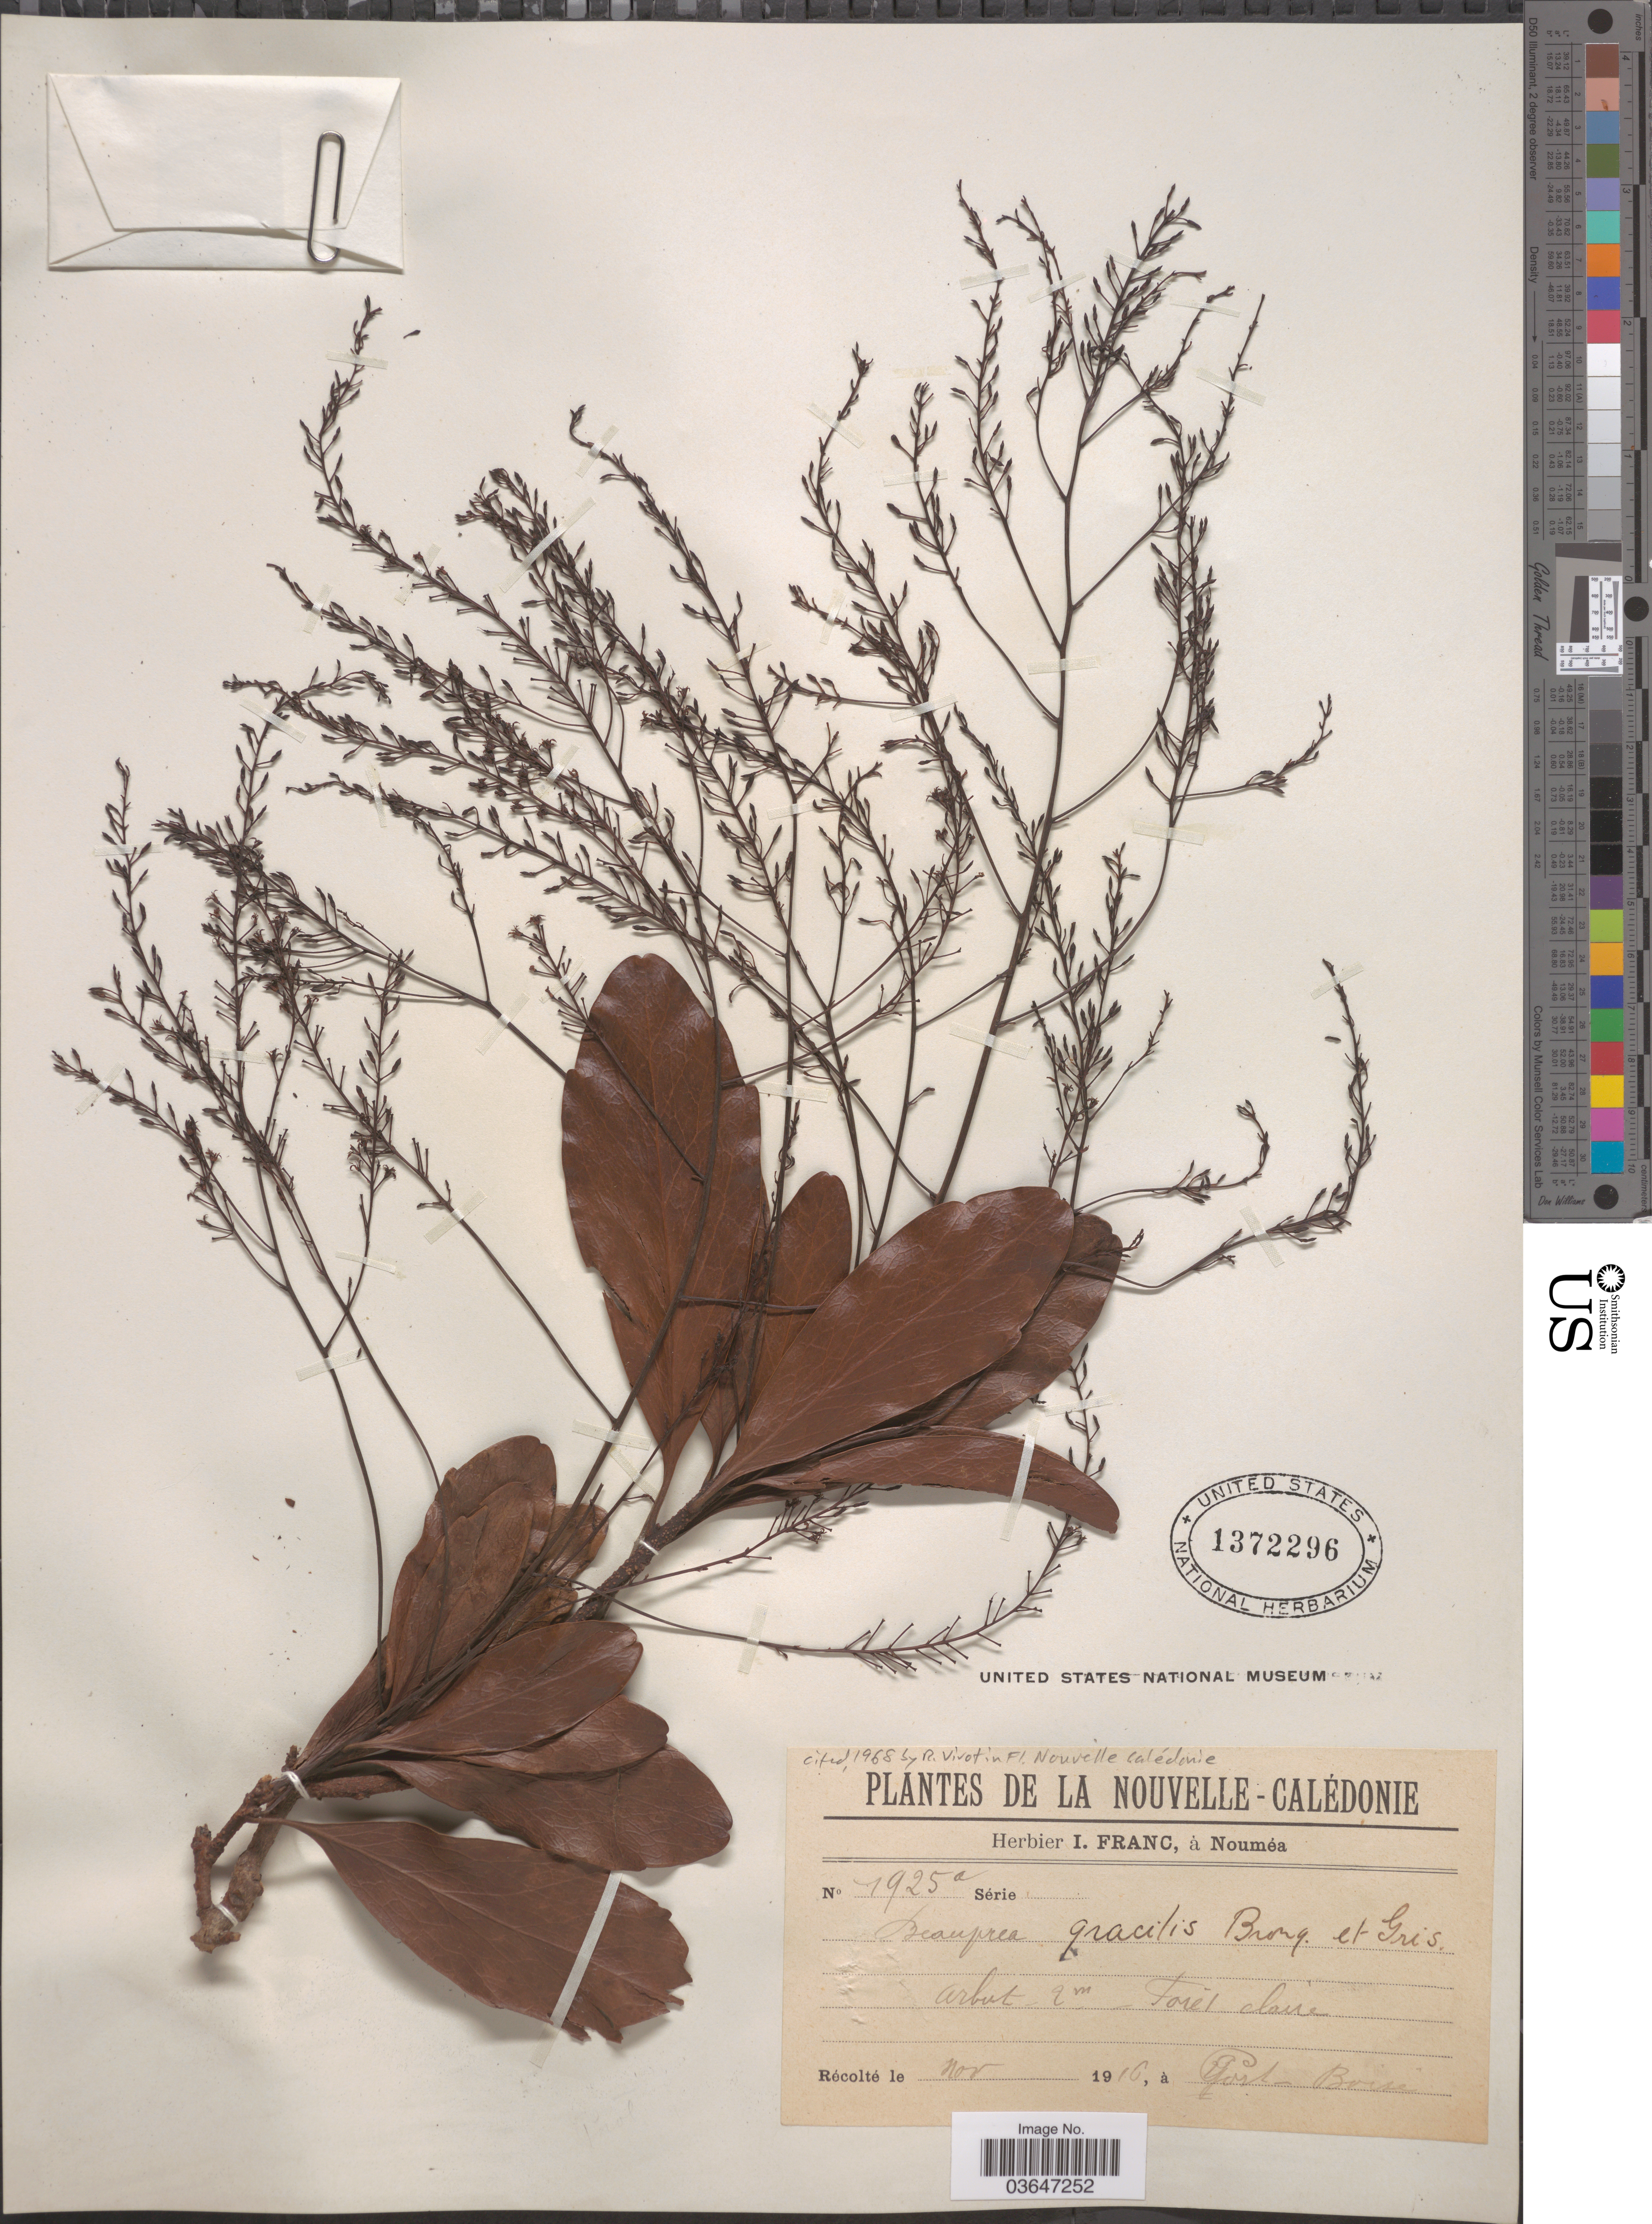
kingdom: Plantae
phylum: Tracheophyta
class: Magnoliopsida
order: Proteales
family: Proteaceae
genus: Beauprea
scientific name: Beauprea gracilis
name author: Brongn. & Gris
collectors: ex herb. I. Franc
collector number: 1925a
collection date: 1916-11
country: New Caledonia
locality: Forét claire. Port Boise.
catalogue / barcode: US 1372296